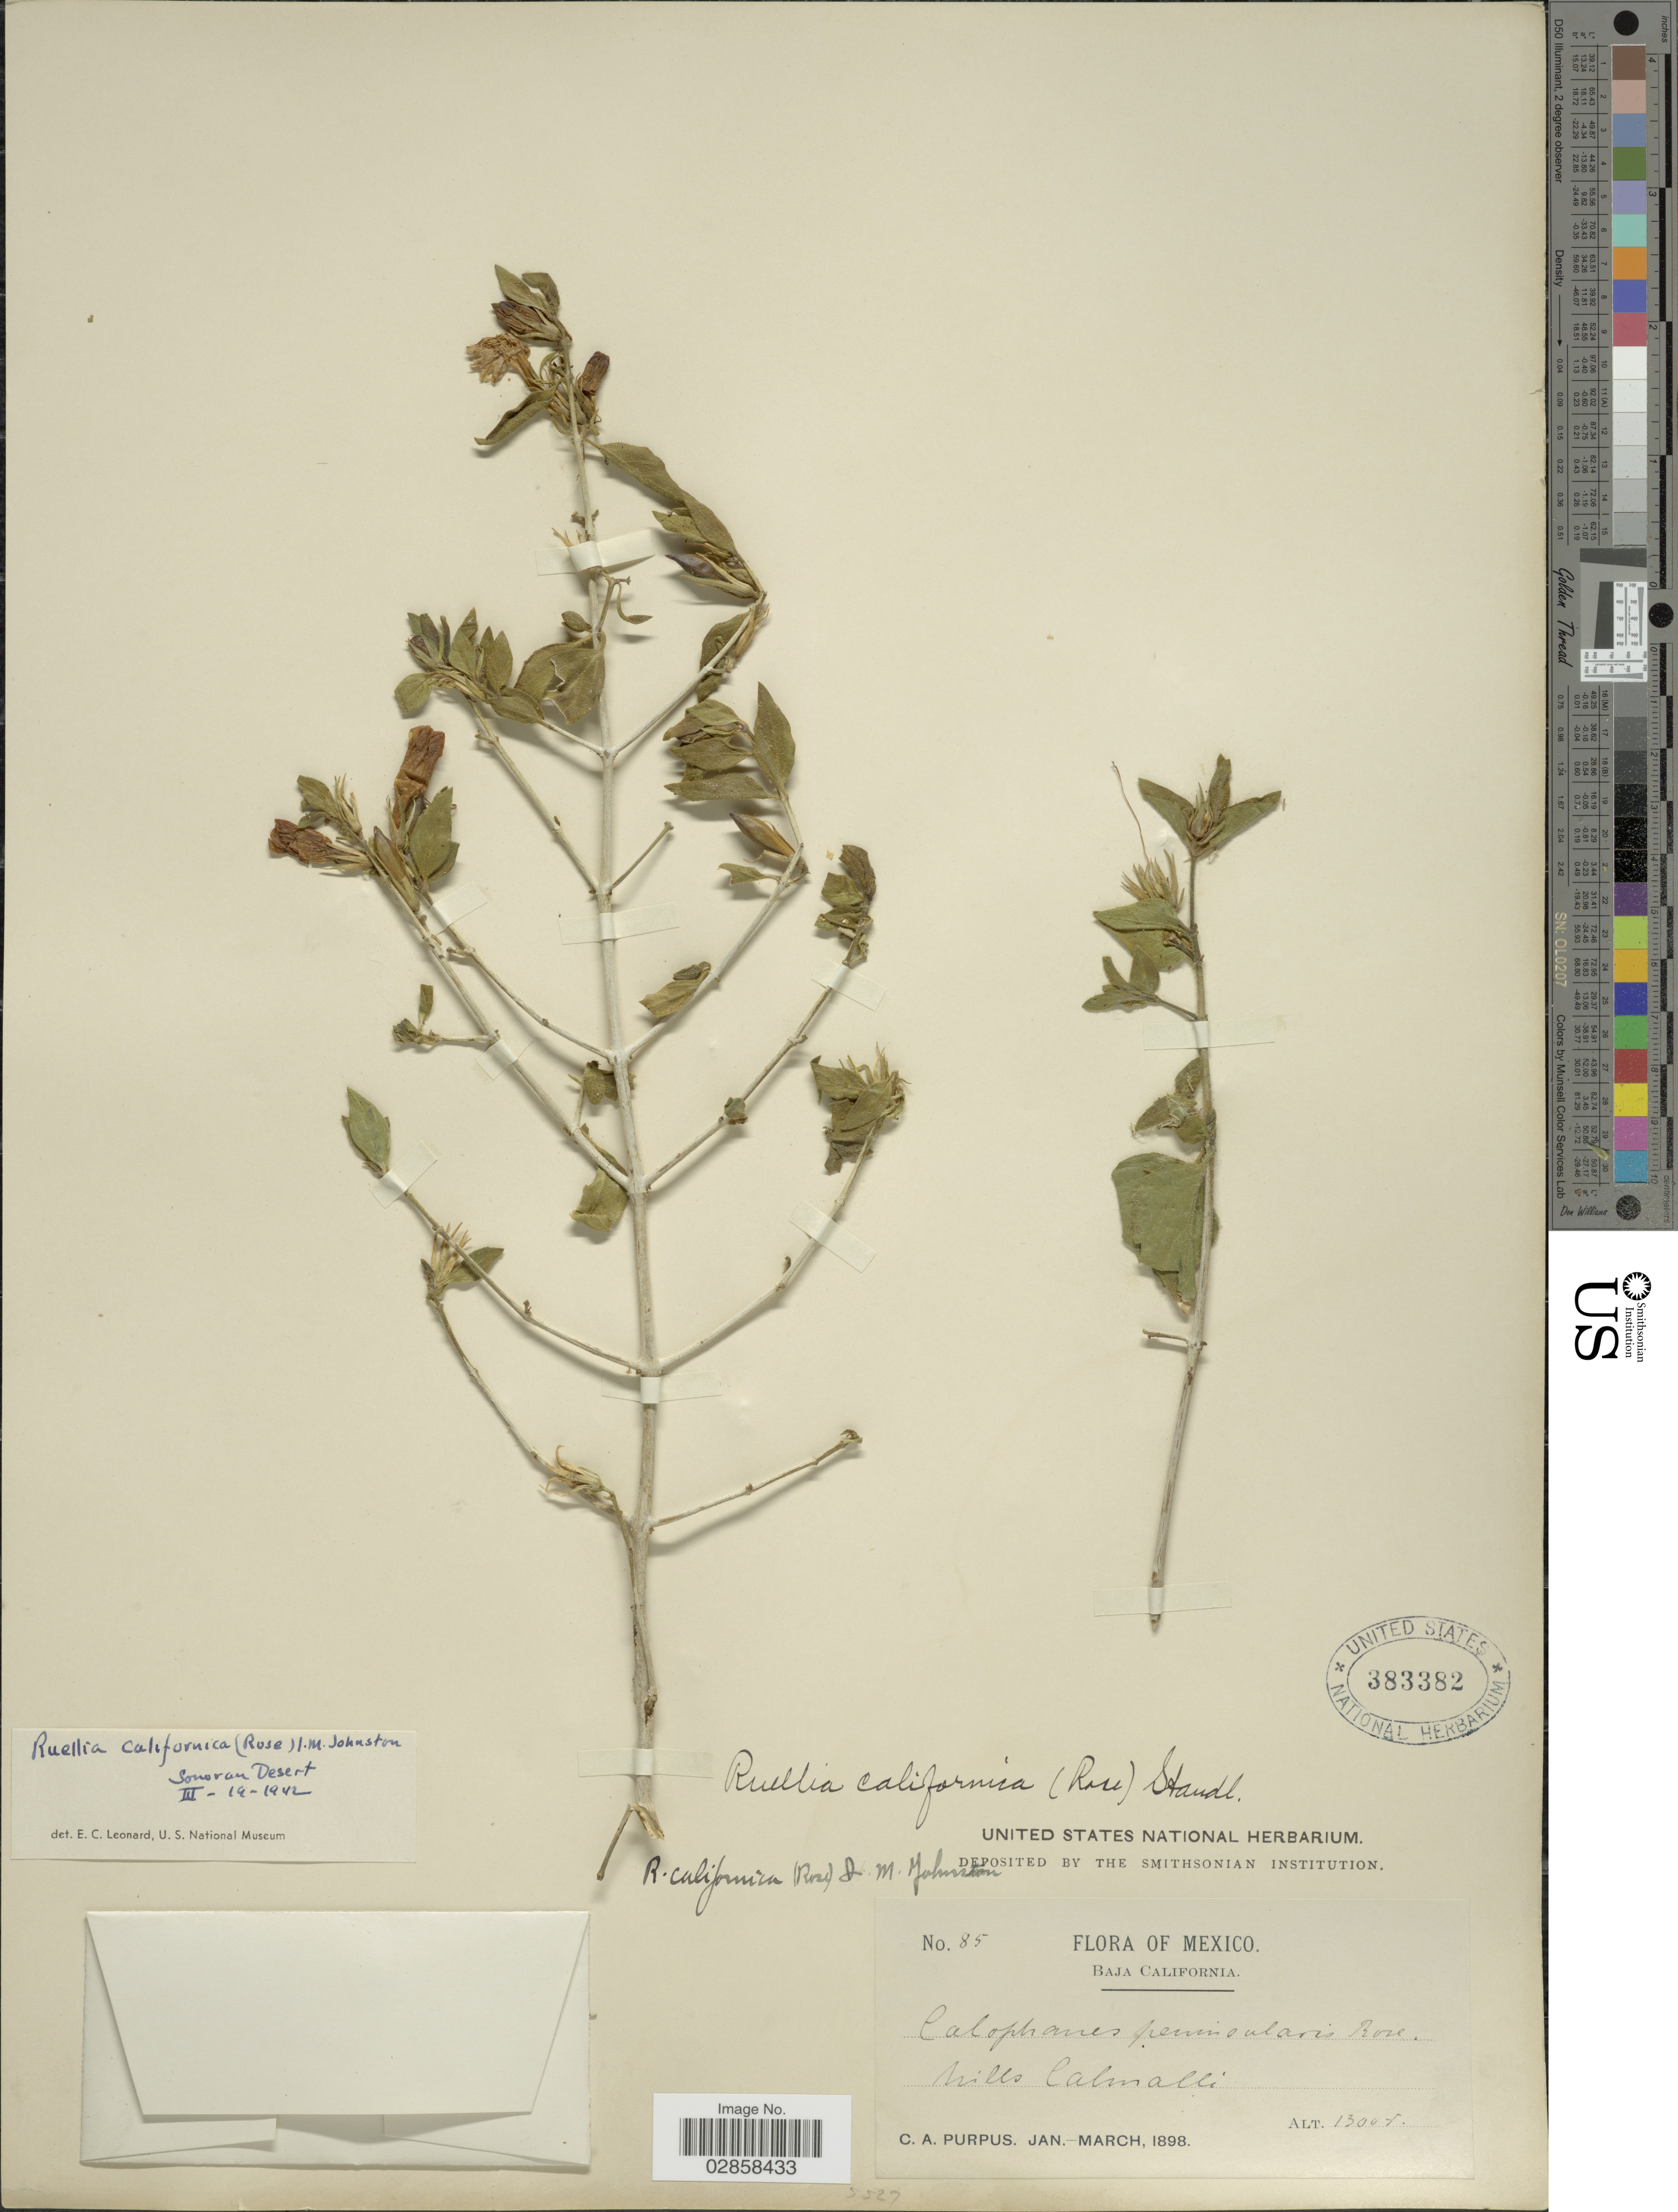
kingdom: Plantae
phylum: Tracheophyta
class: Magnoliopsida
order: Lamiales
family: Acanthaceae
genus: Ruellia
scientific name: Ruellia californica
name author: (Rose) I.M. Johnst.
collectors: C. A. Purpus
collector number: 85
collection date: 1898-01/1898-03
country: Mexico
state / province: Baja California Norte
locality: Hills Calmalli.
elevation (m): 396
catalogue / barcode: US 383382